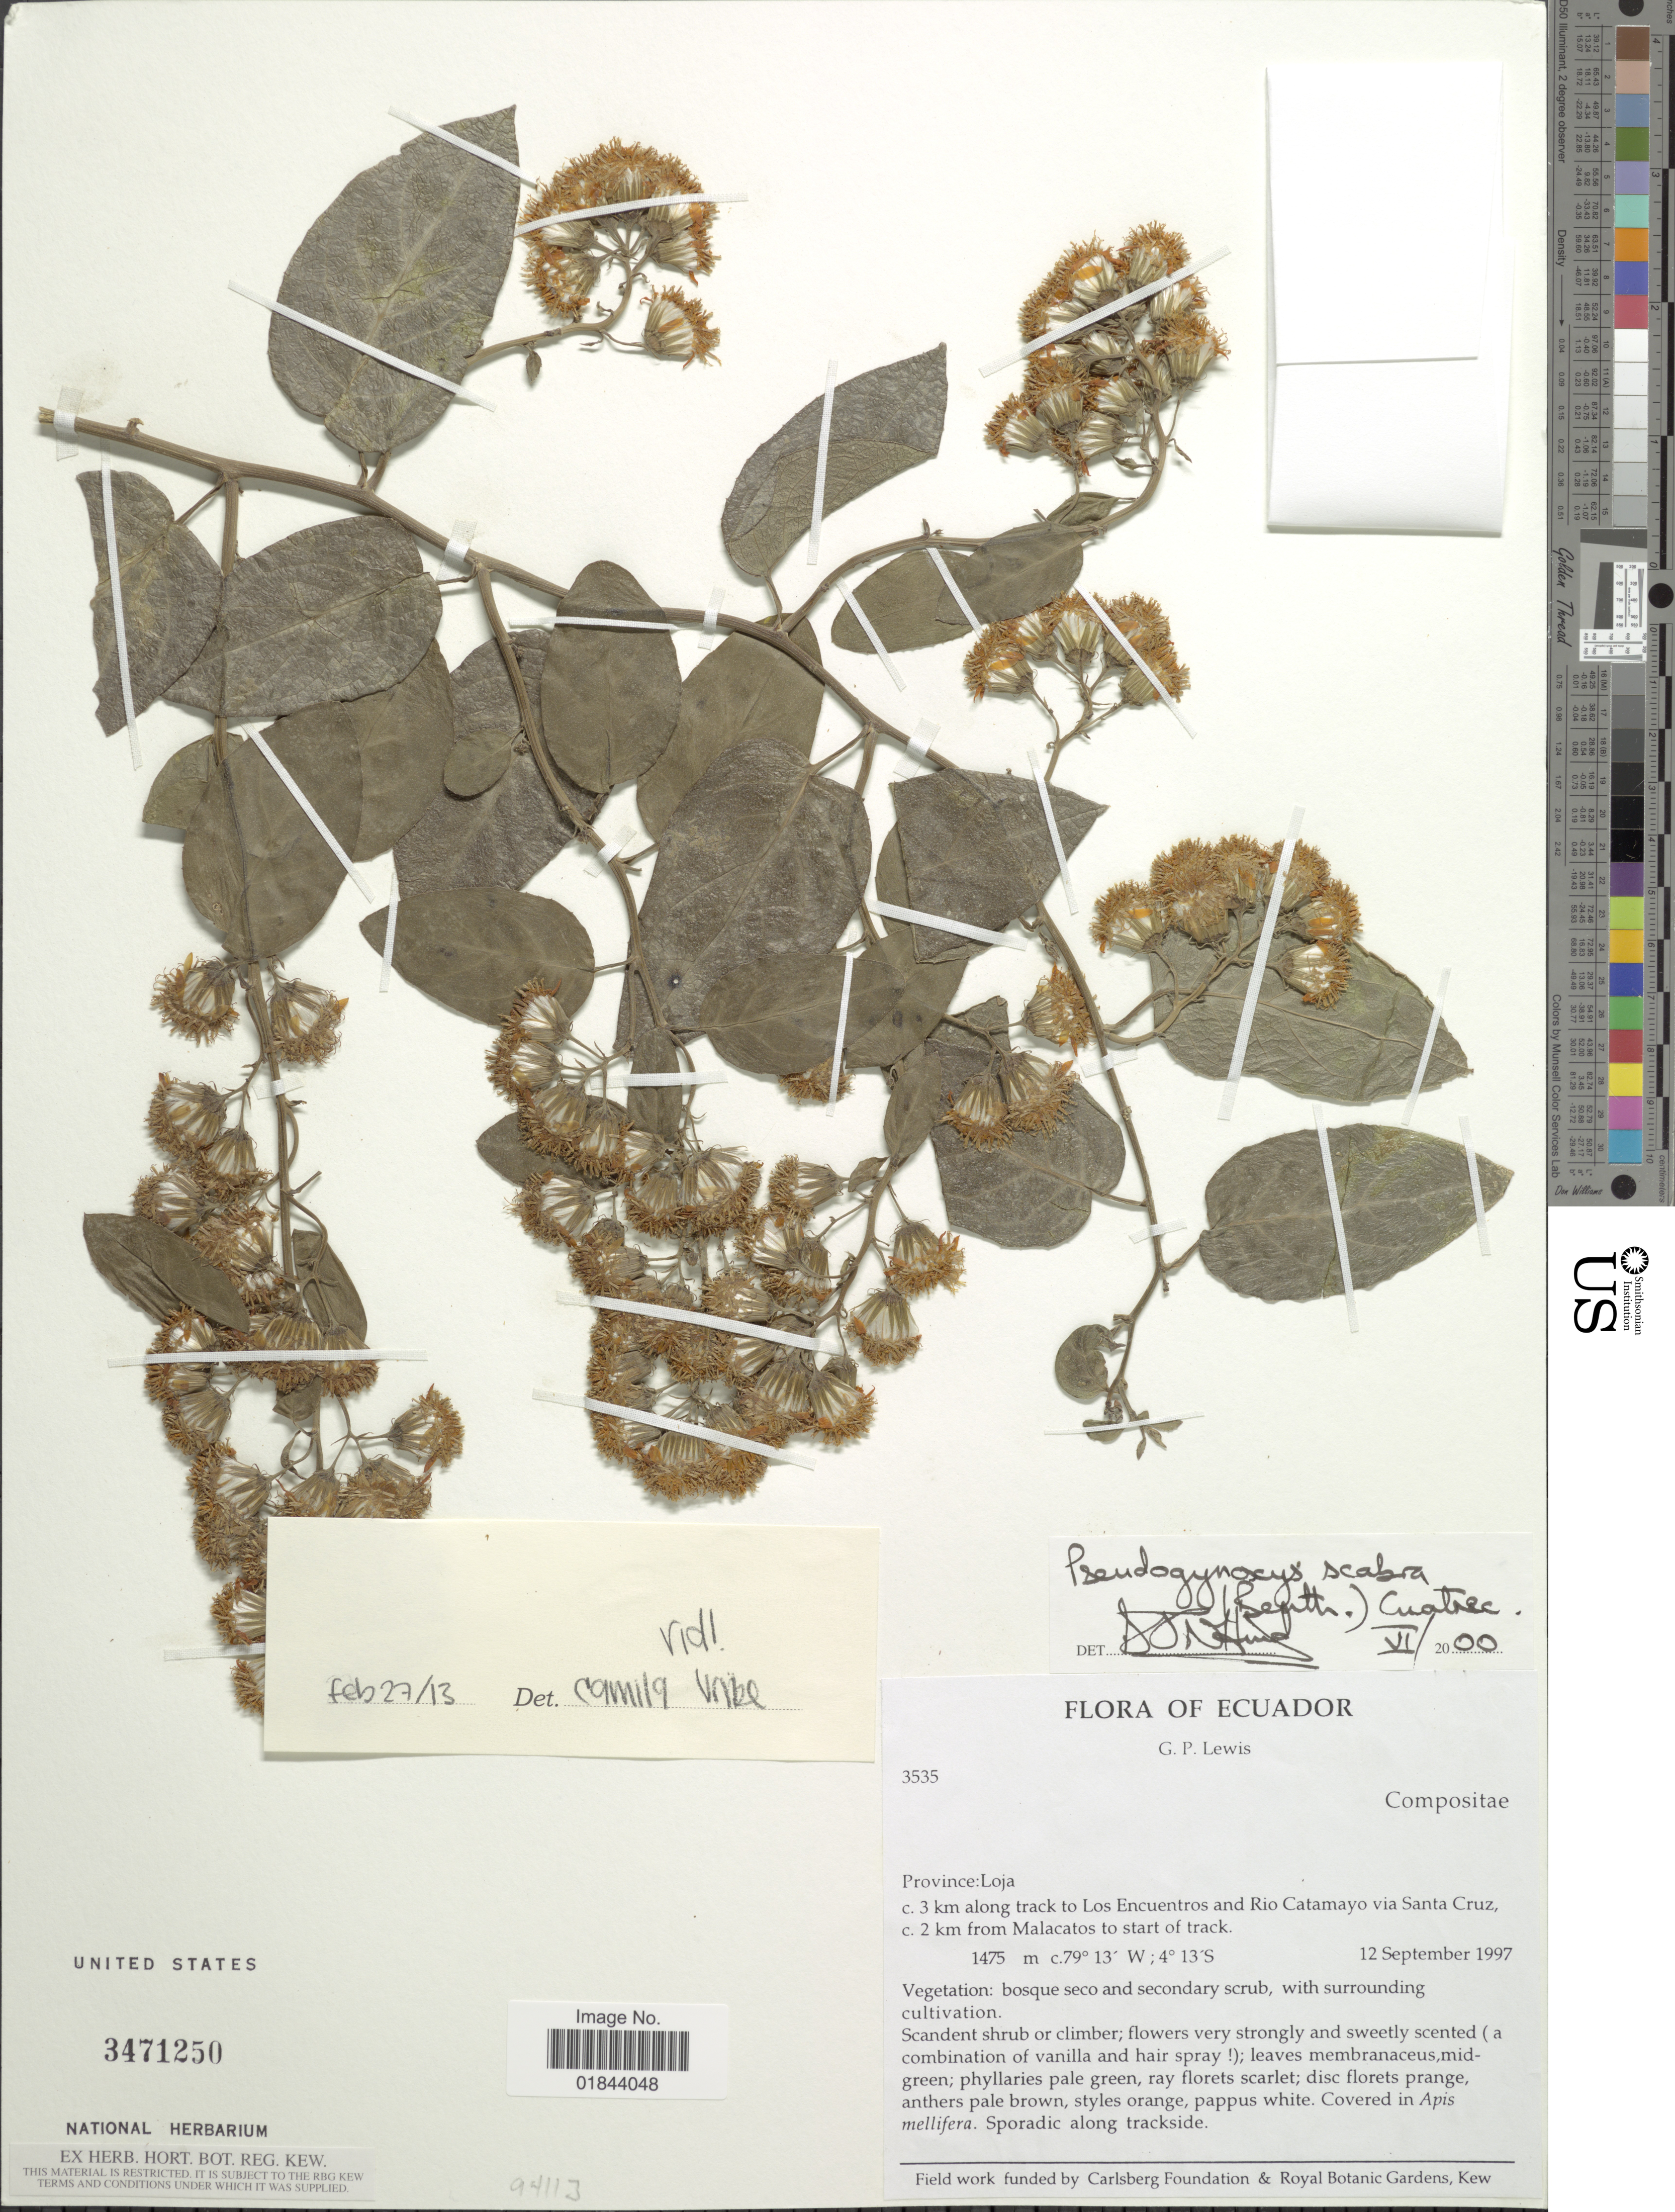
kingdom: Plantae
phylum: Tracheophyta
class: Magnoliopsida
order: Asterales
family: Asteraceae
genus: Pseudogynoxys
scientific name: Pseudogynoxys scabra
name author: (Benth.) Cuatrec.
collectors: G. P. Lewis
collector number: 3535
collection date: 1997-09-12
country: Ecuador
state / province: Loja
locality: C. 3 km along track to Los Encuentros and Rio Catamayo via Santa Cruz, c. 2 km from Malacatos to start of track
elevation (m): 1475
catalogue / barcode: US 3471250